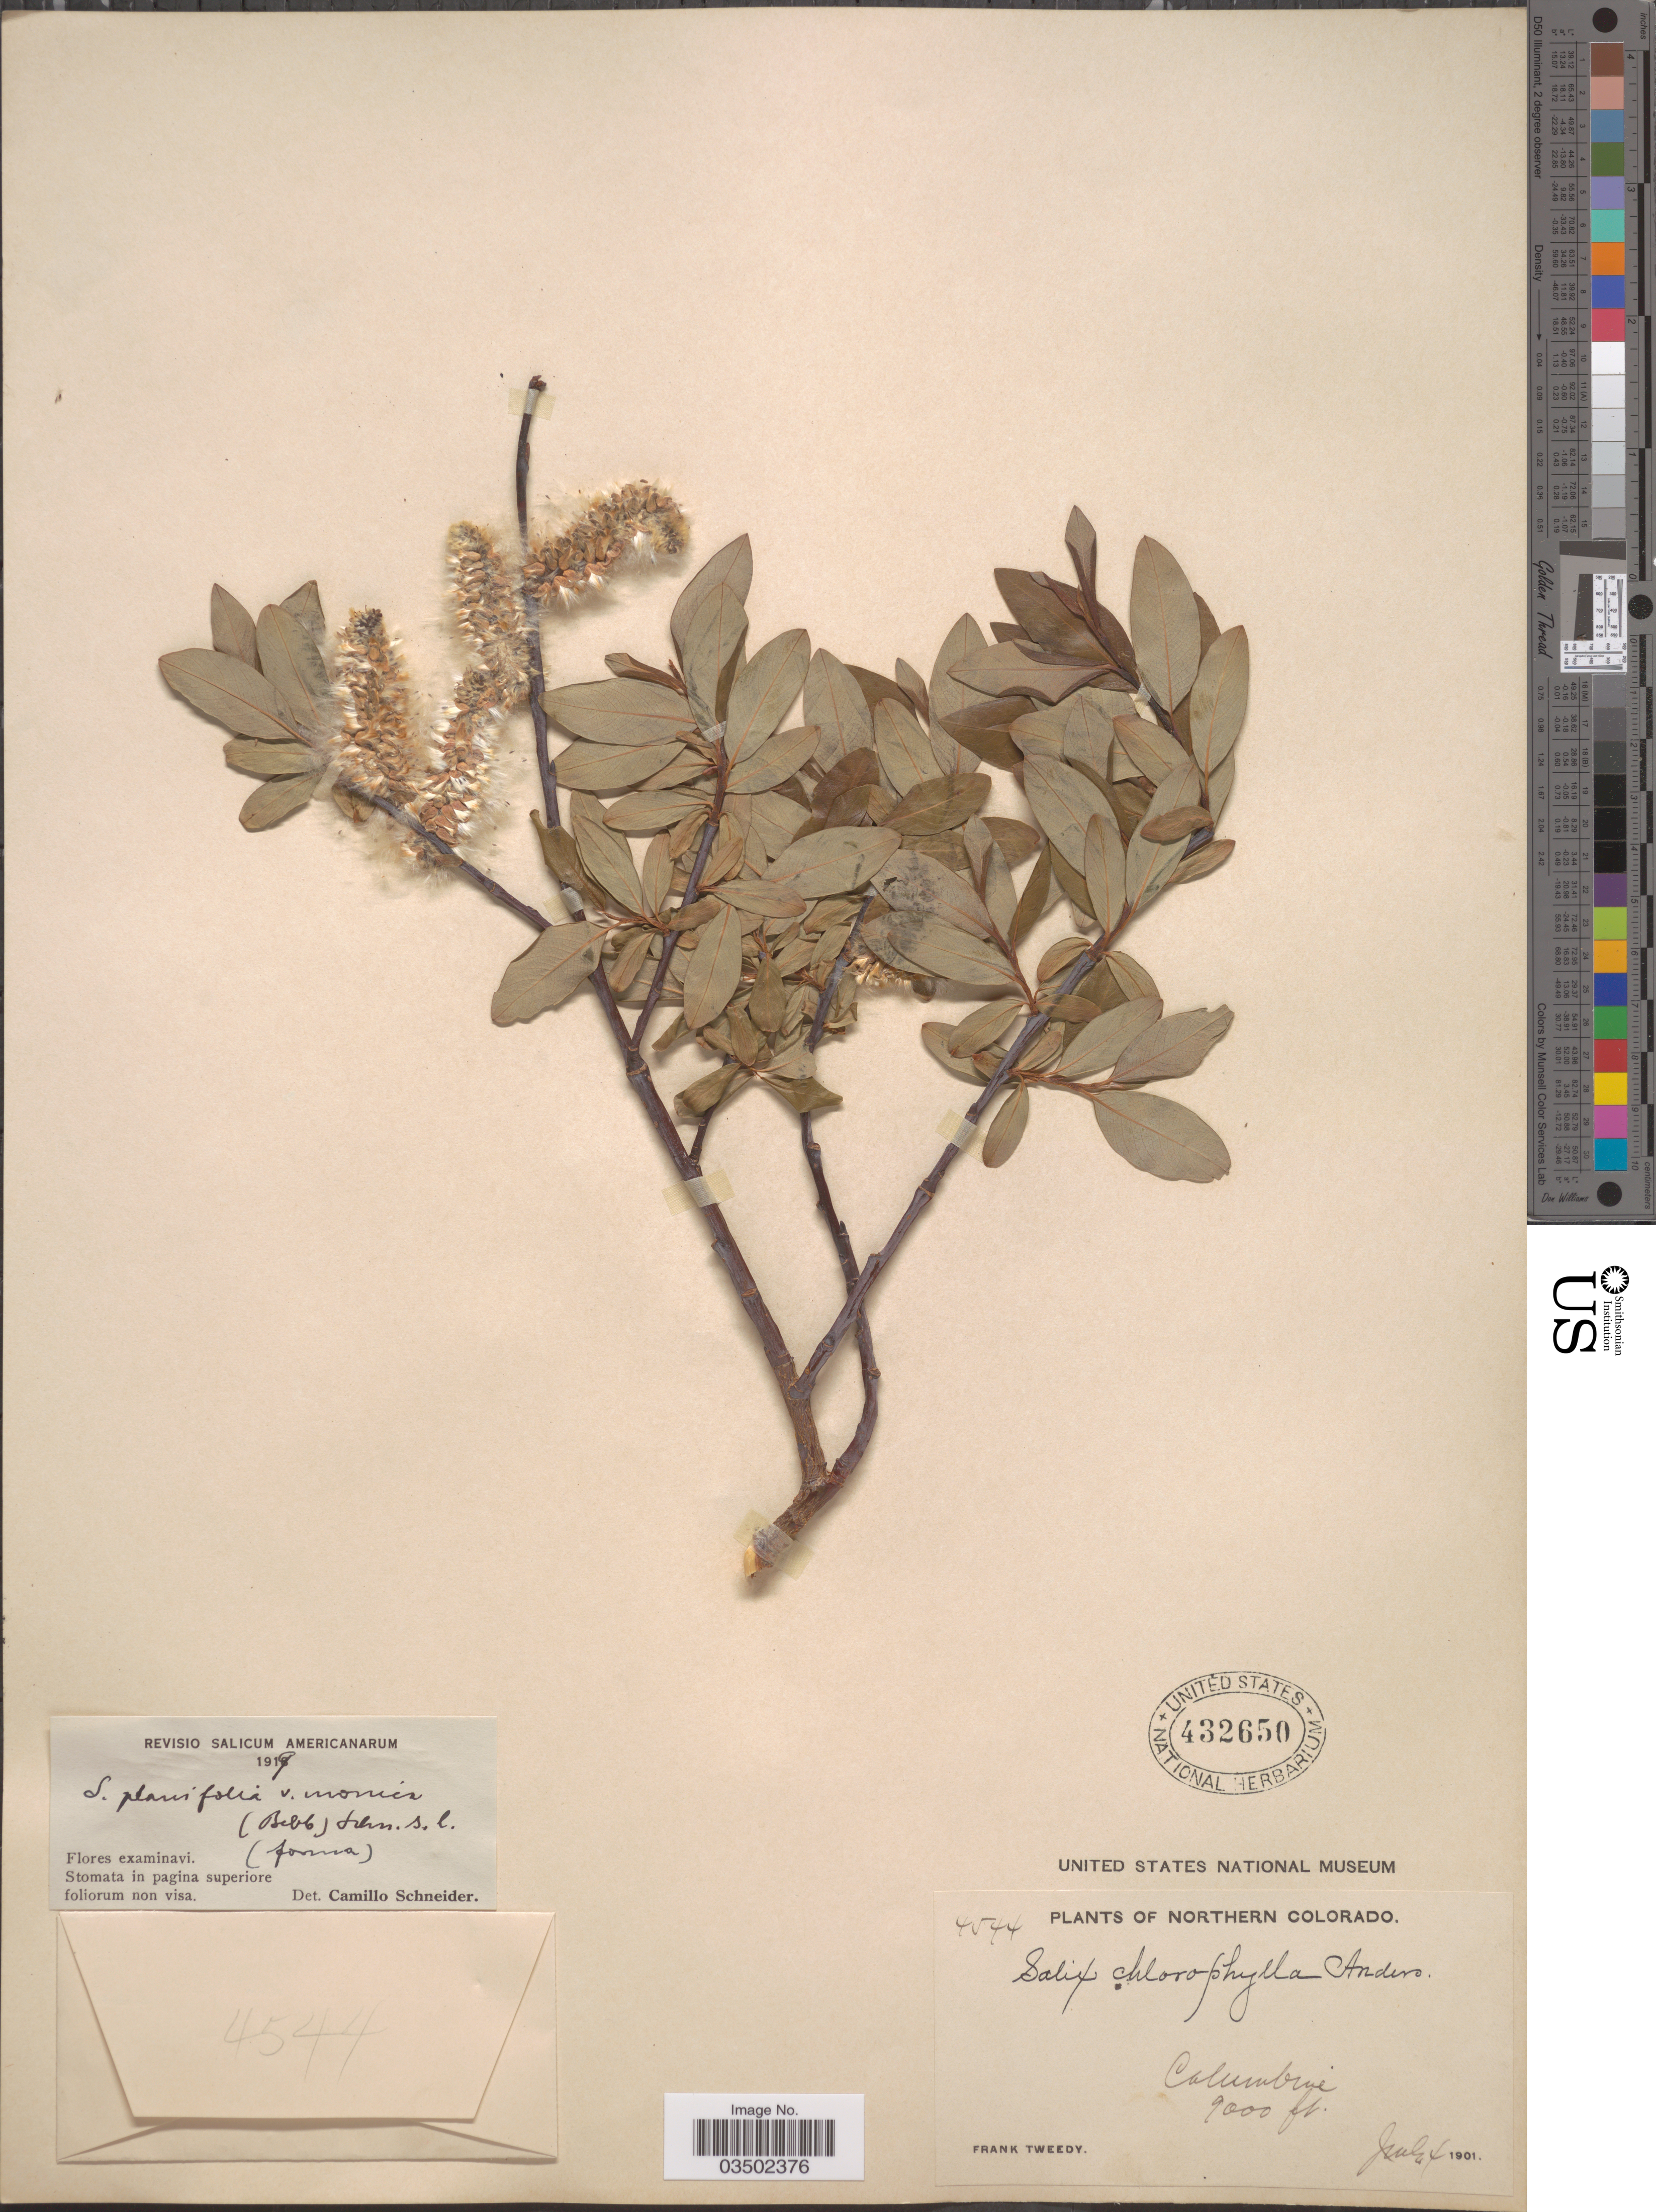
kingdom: Plantae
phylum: Tracheophyta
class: Magnoliopsida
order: Malpighiales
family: Salicaceae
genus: Salix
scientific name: Salix planifolia var. monica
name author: (Bebb) C.K. Schneid.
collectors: F. Tweedy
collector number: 4544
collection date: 1901-07-04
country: United States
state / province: Colorado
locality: Northern Colorado. Columbine.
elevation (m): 2743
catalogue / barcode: US 432650